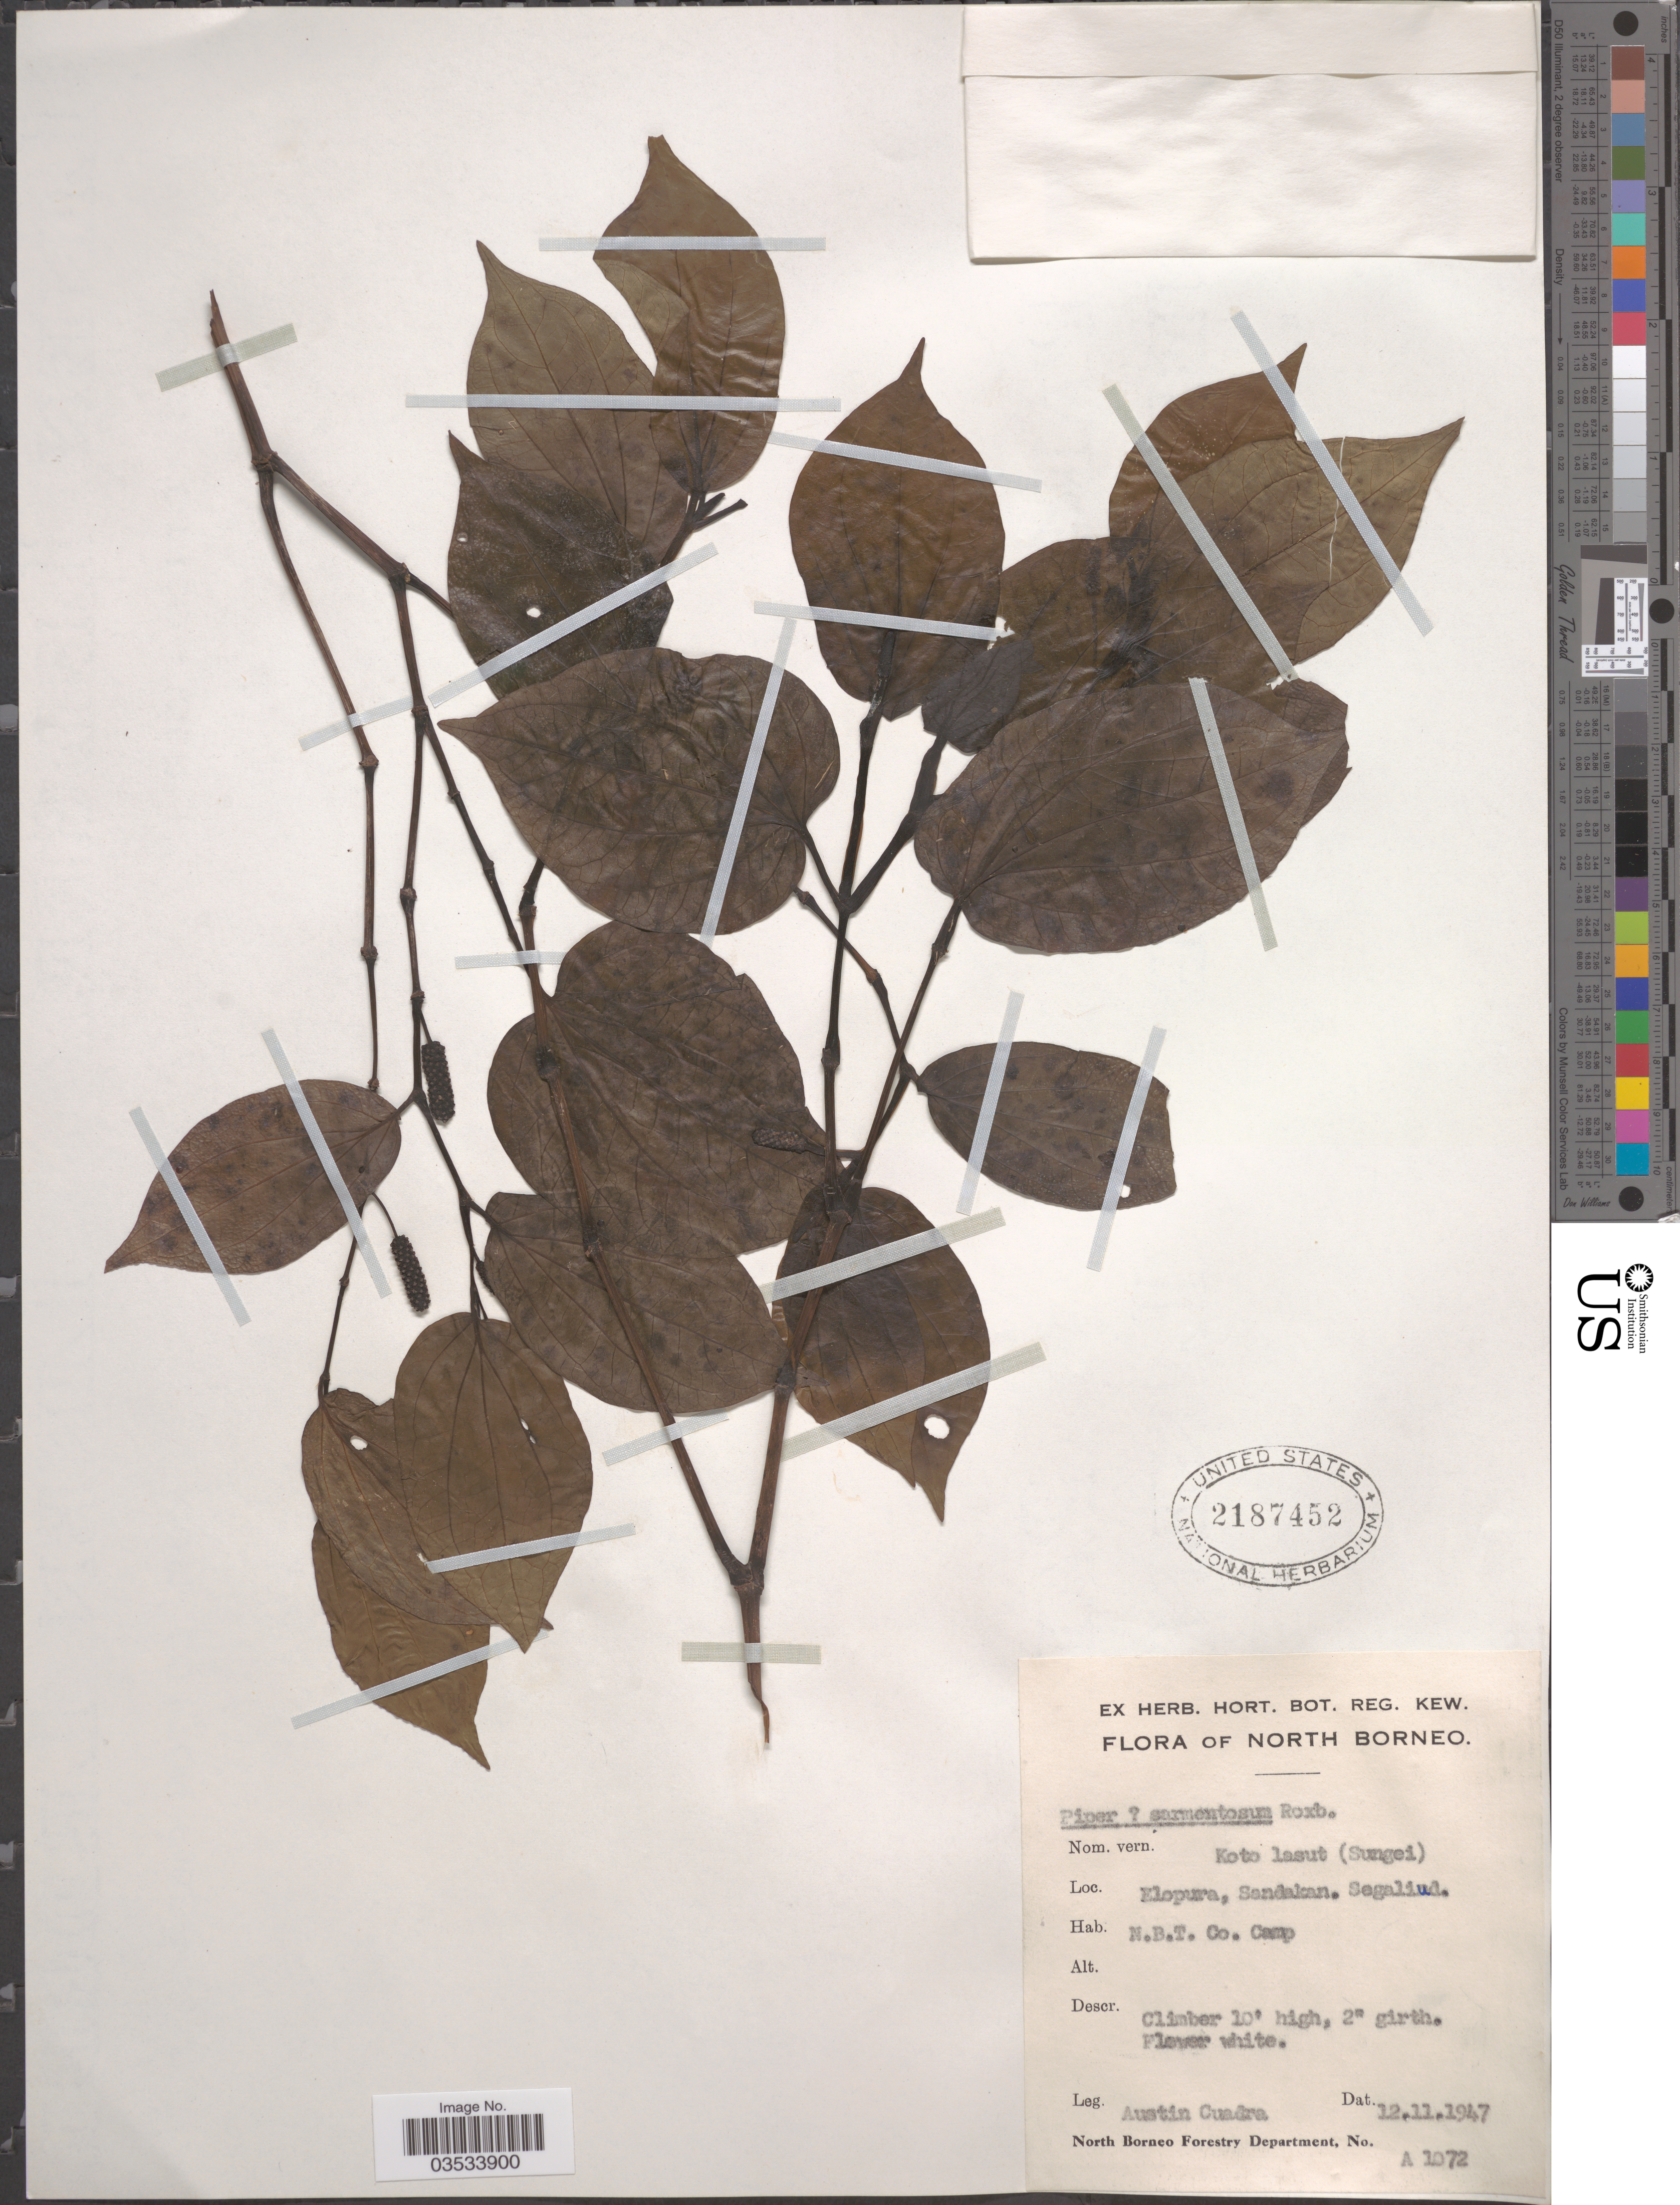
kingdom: Plantae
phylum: Tracheophyta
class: Magnoliopsida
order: Piperales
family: Piperaceae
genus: Piper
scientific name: Piper sarmentosum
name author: Roxb.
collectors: A. Cuadra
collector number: A1072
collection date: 1947-11-12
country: Malaysia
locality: North Borneo. Elopura, Sandakan, Segaliud. N. B. T. Co. Camp.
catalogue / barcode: US 2187452